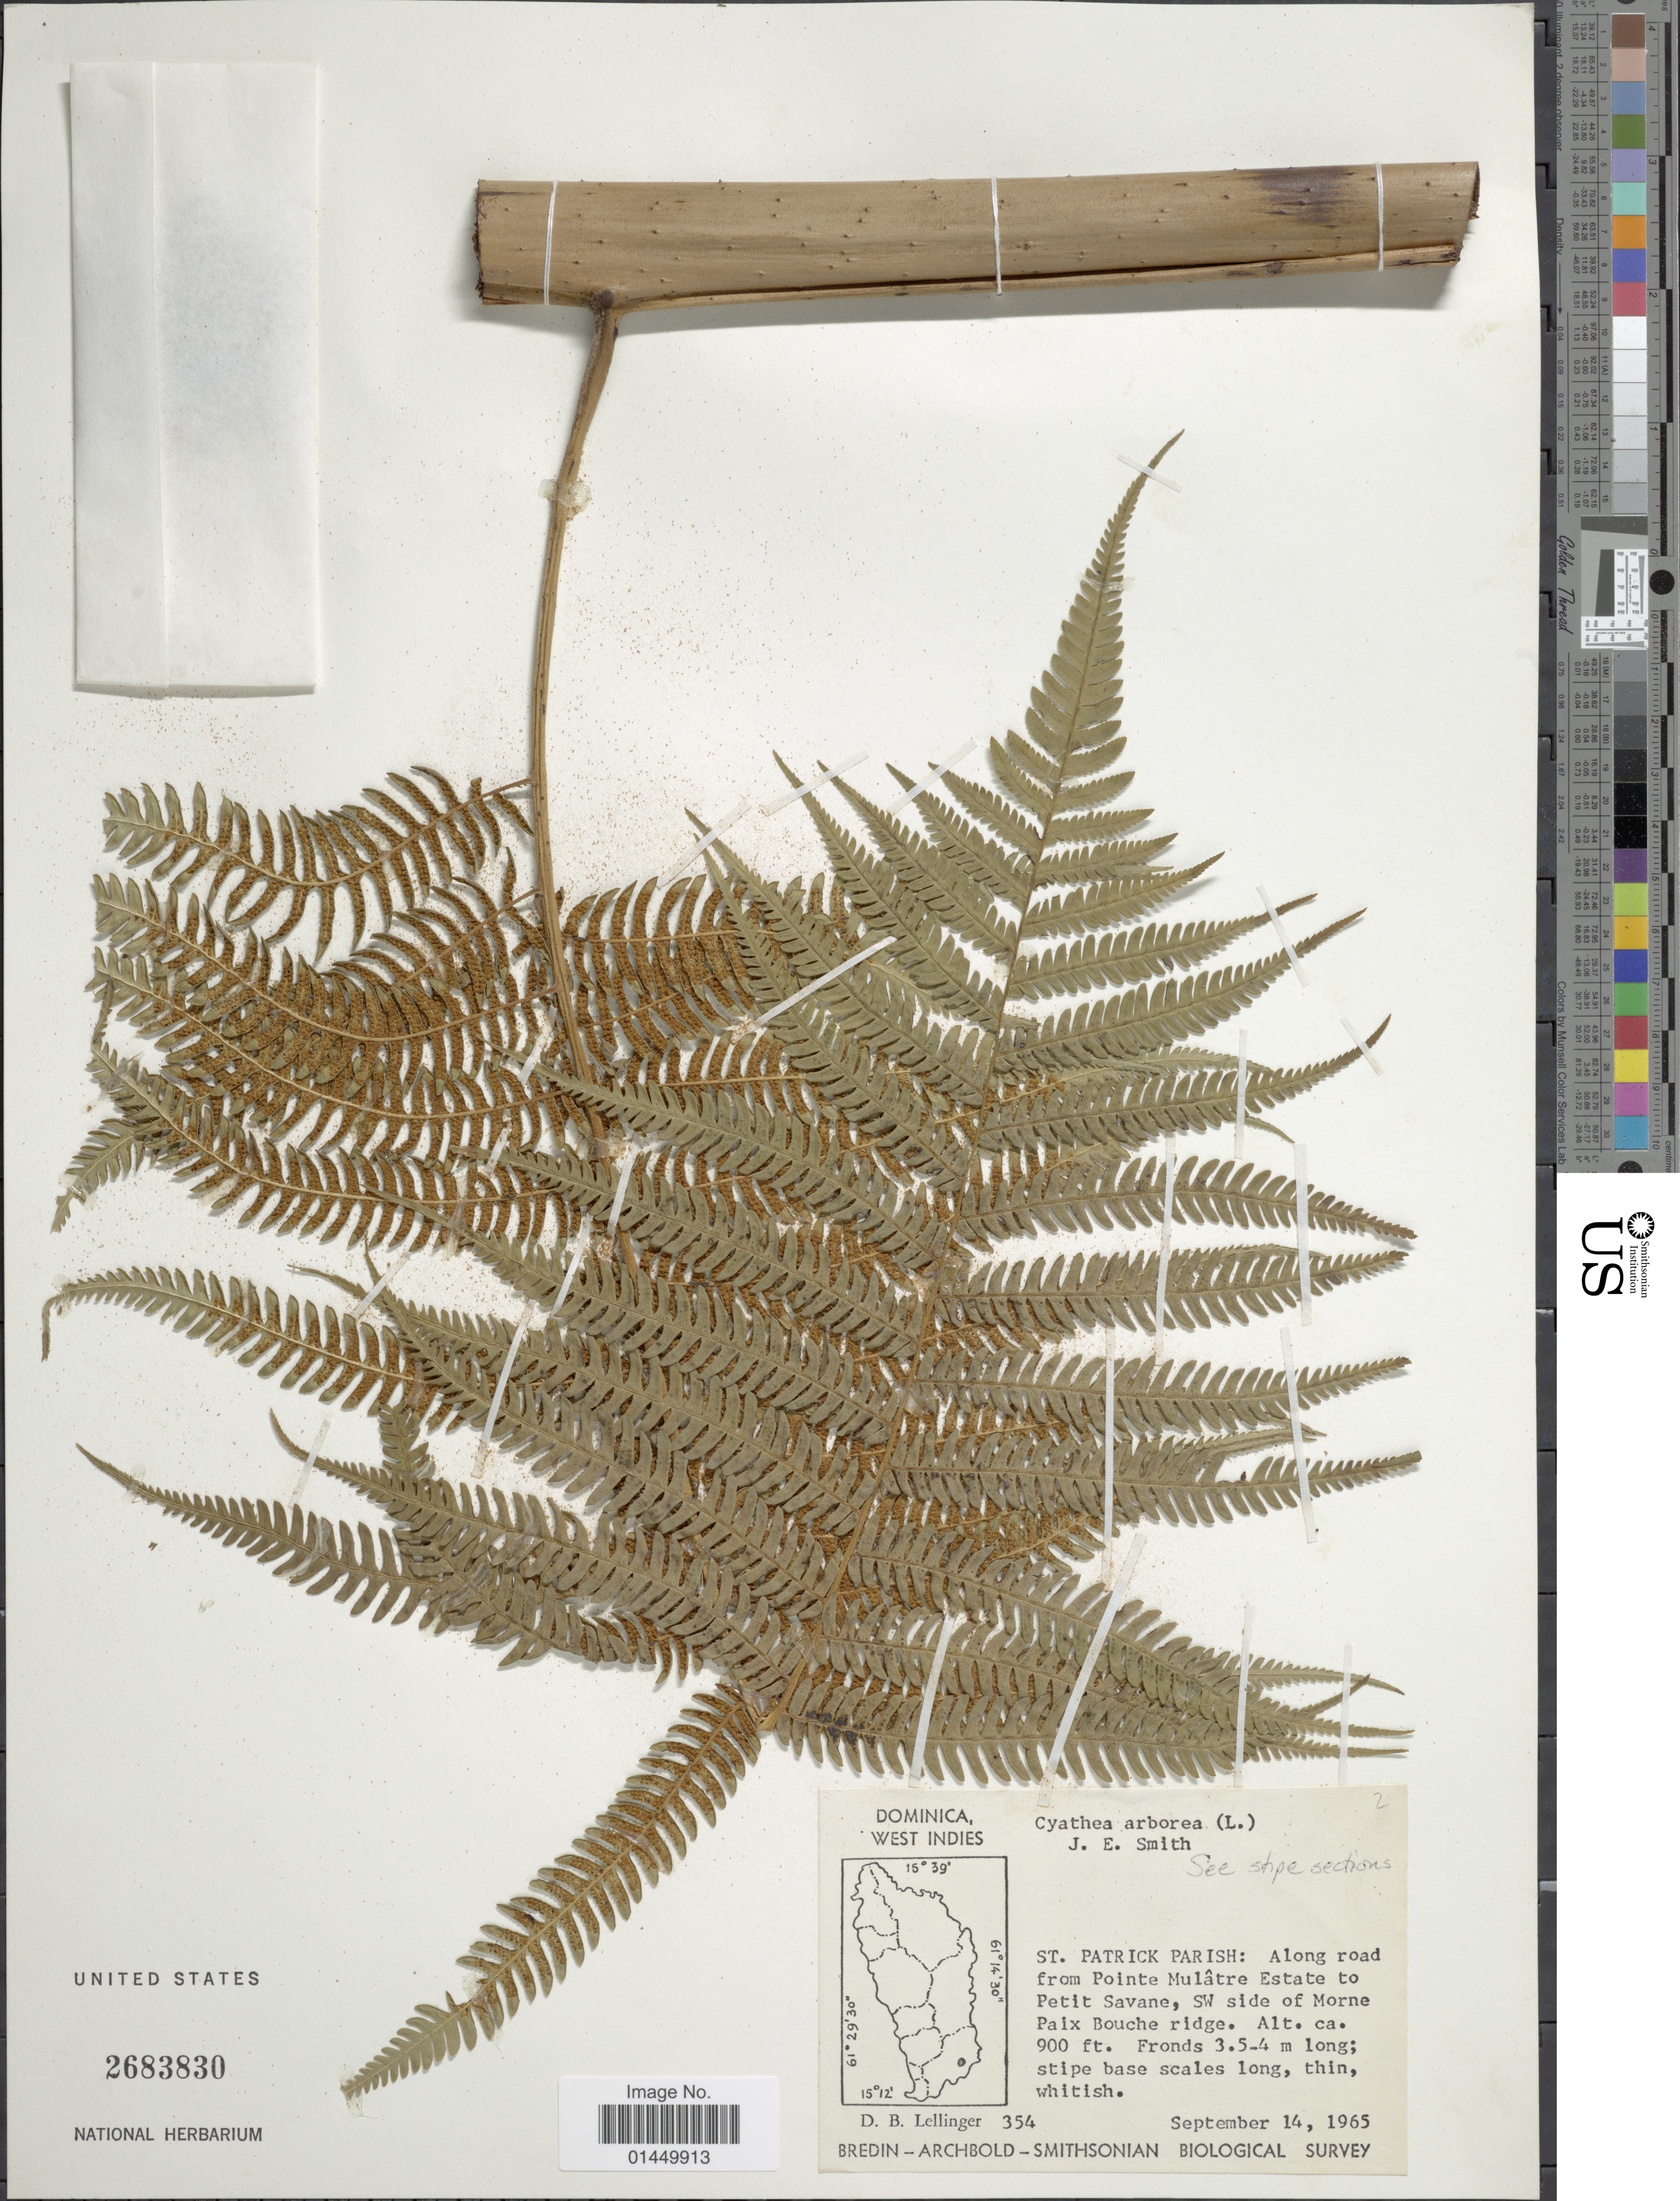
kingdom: Plantae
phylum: Tracheophyta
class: Polypodiopsida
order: Cyatheales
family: Cyatheaceae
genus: Cyathea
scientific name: Cyathea arborea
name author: (L.) Sm.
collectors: D. B. Lellinger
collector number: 354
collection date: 1965-09-14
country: Dominica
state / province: St. Patrick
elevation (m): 274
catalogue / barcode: US 2683830